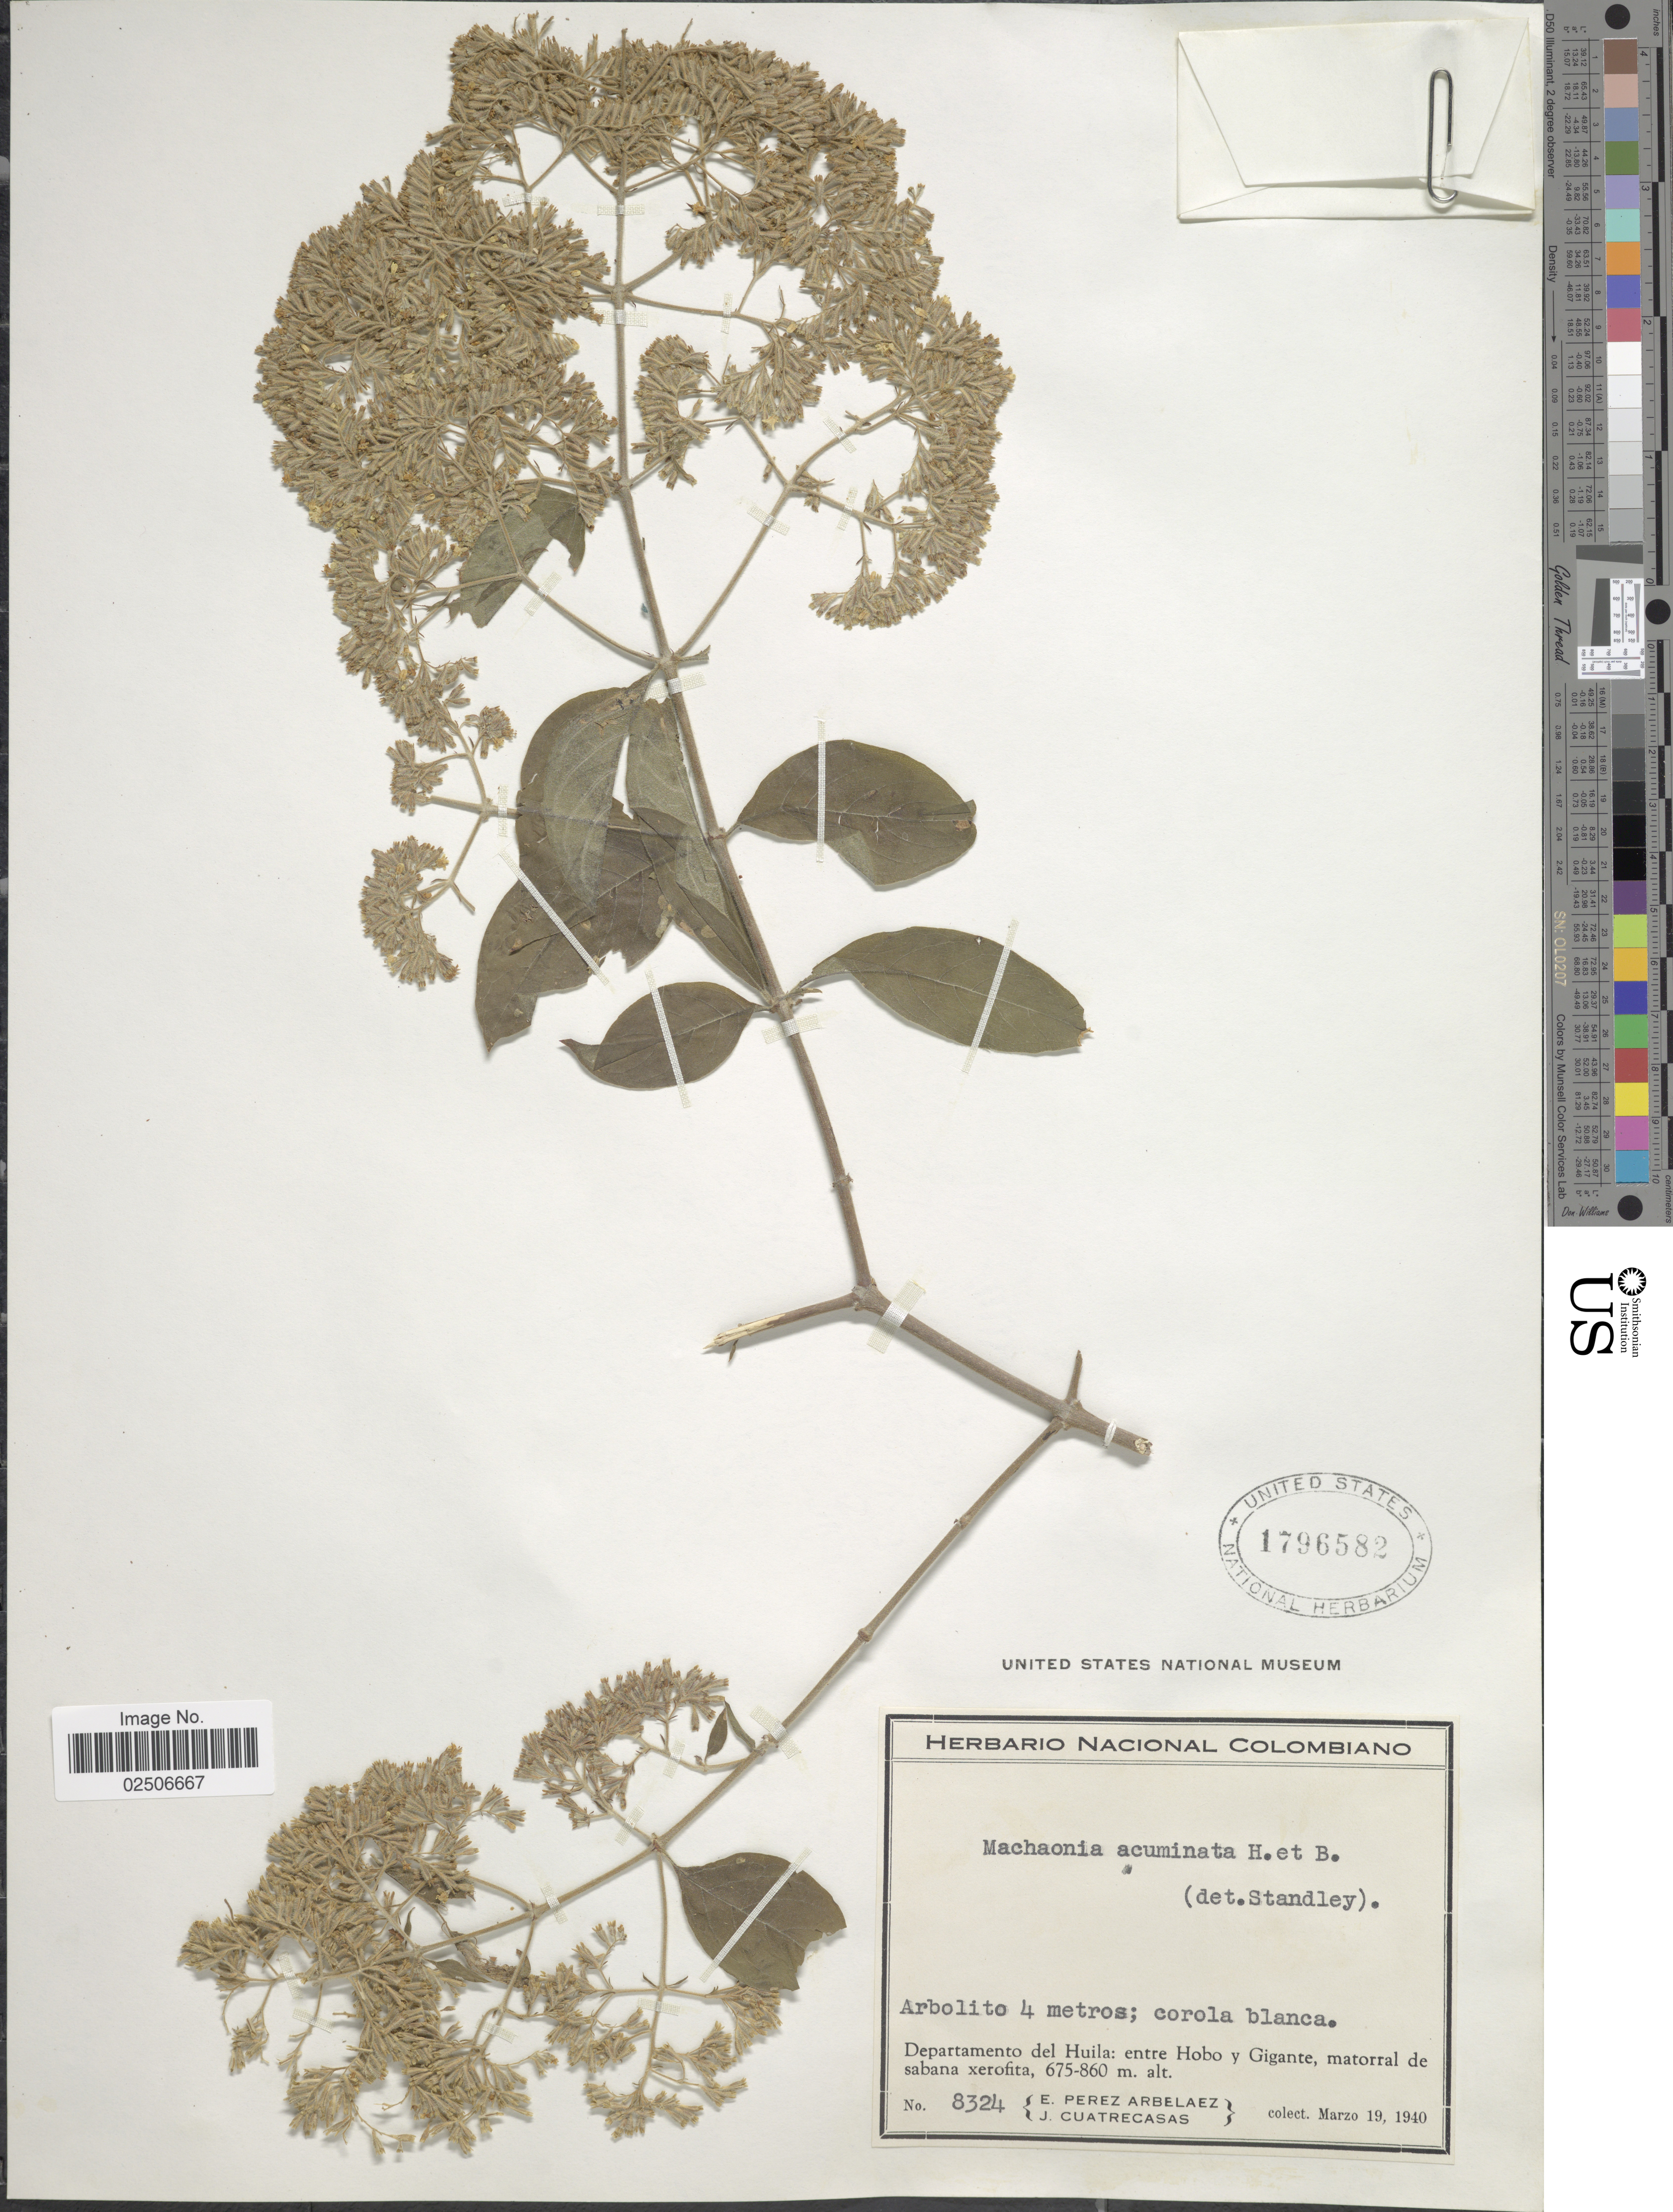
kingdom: Plantae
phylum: Tracheophyta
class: Magnoliopsida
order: Gentianales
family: Rubiaceae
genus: Machaonia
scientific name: Machaonia acuminata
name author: Bonpl.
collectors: E. Pérez Arbeláez & J. Cuatrecasas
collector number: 8324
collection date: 1940-03-19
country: Colombia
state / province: Huila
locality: Entro Hobo y Gigante, matorreal de sabana xerofita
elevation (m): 675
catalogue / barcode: US 1796582